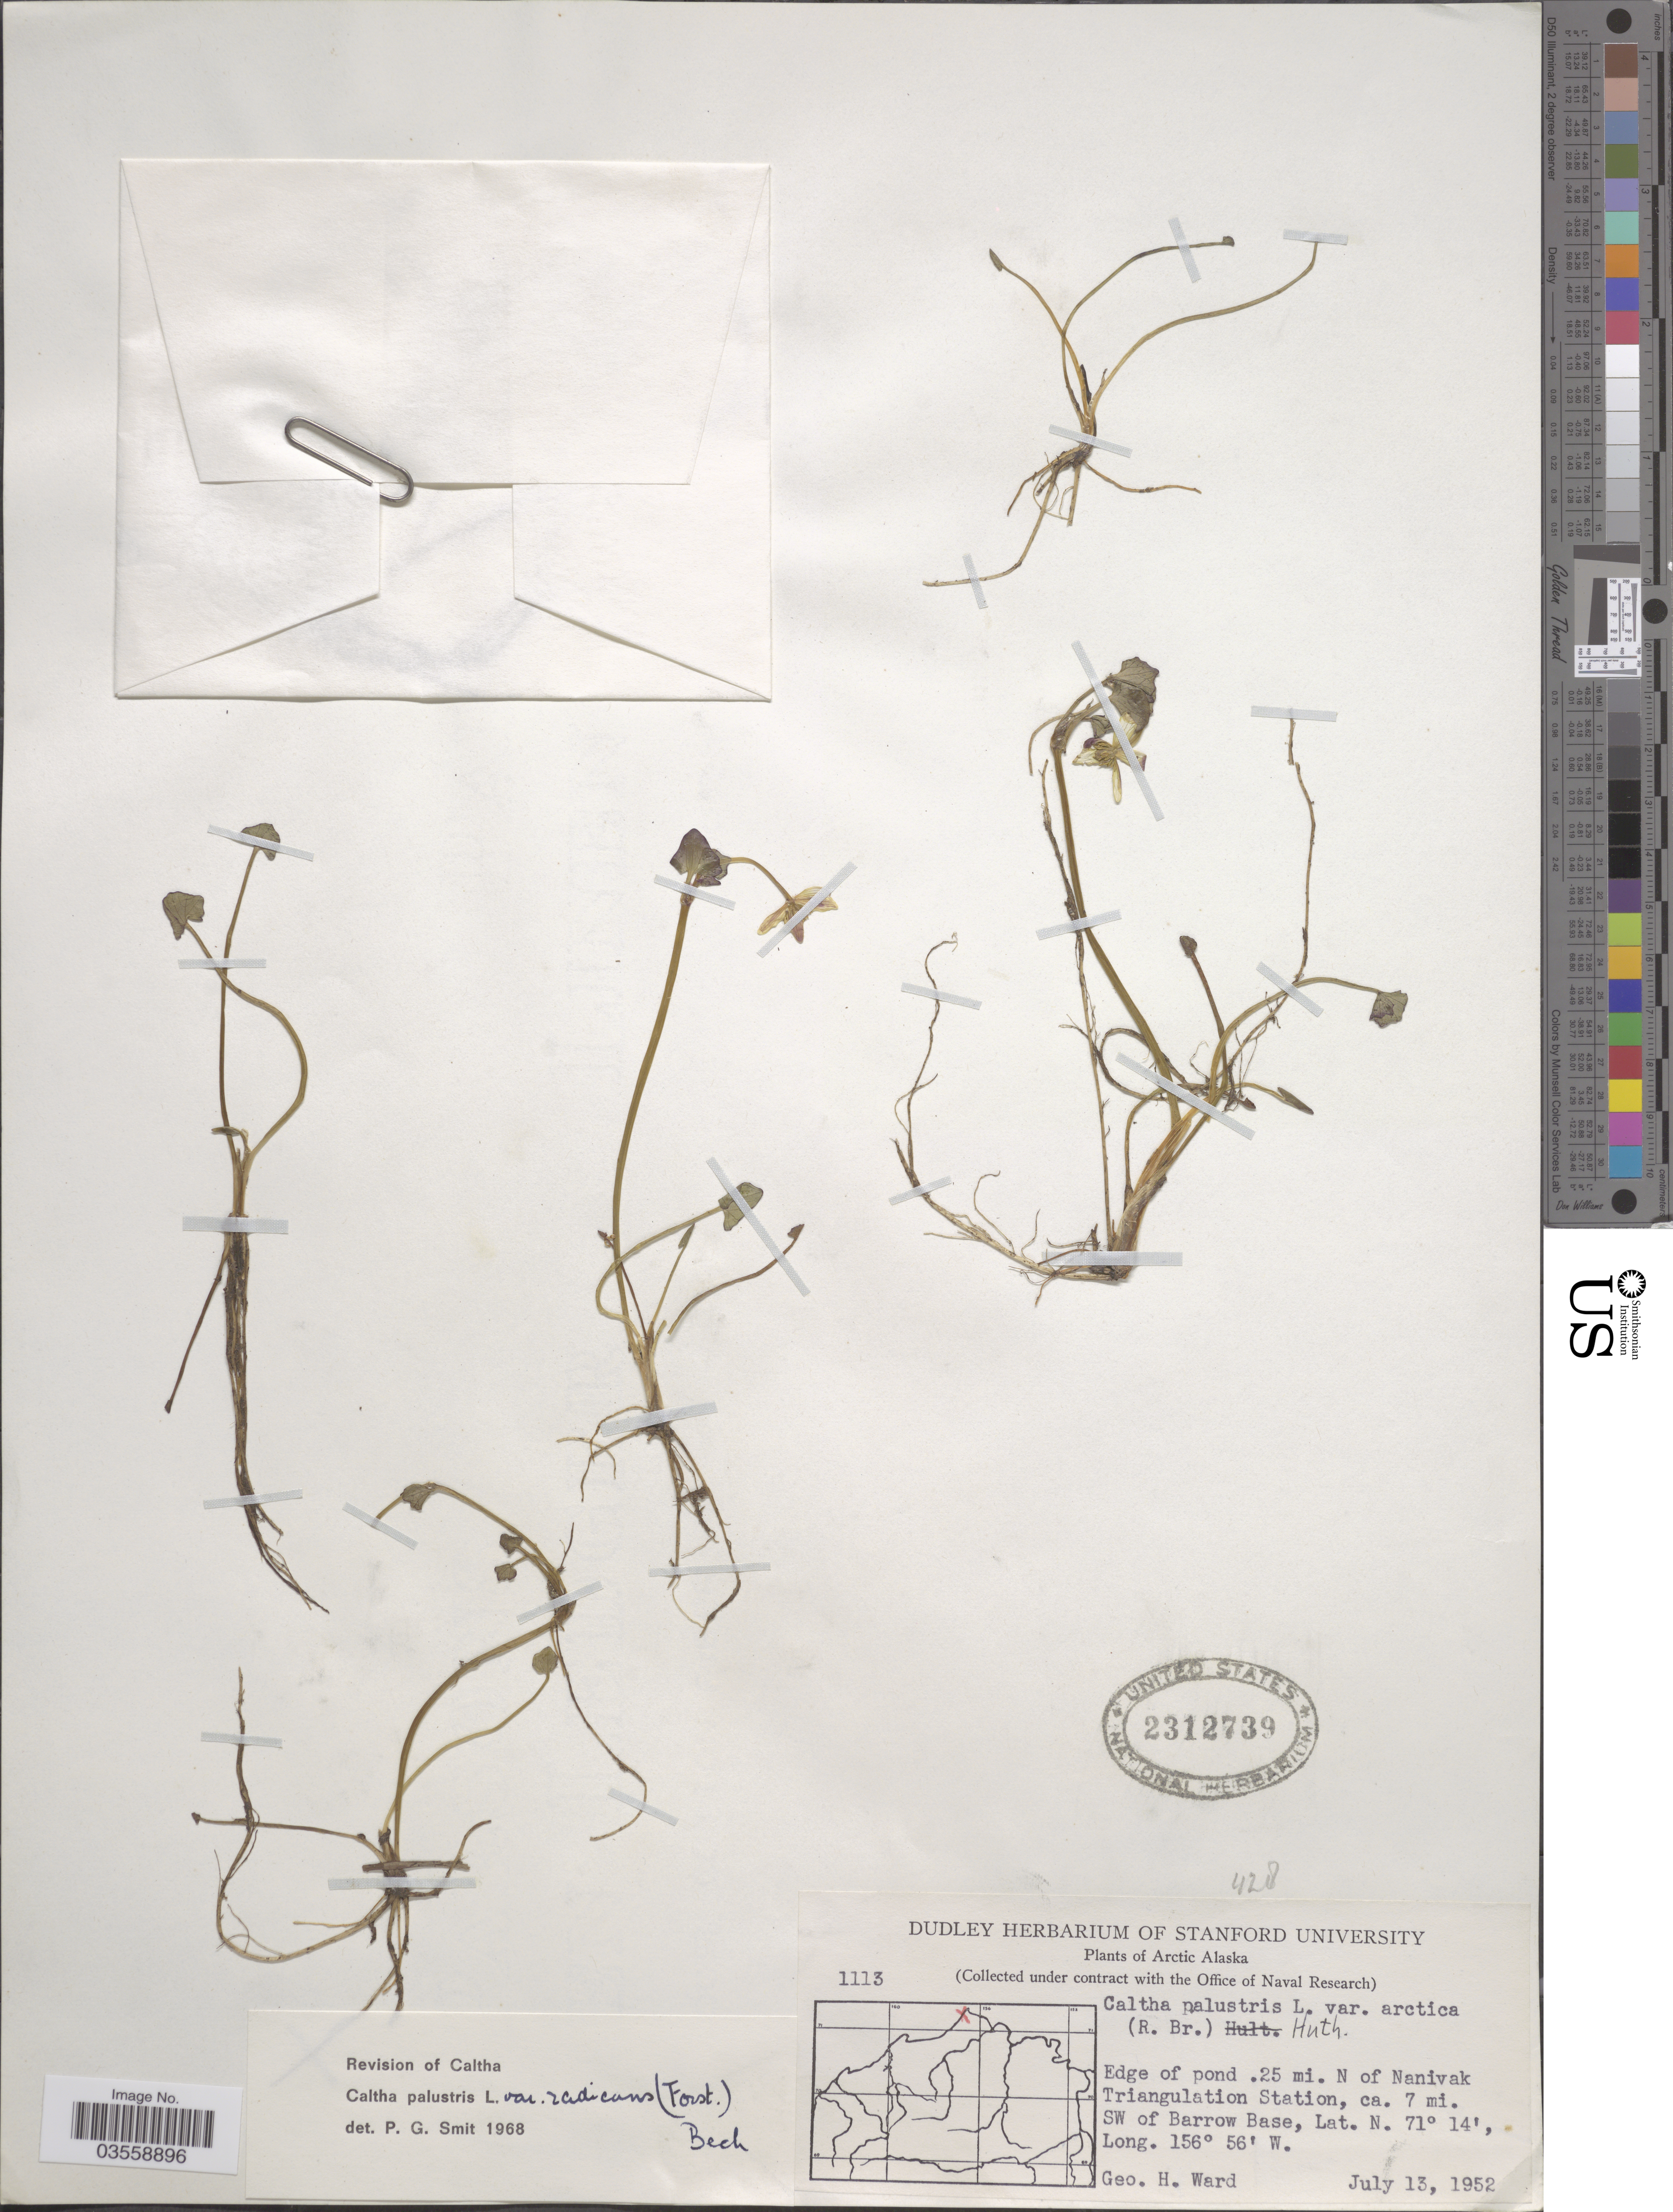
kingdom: Plantae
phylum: Tracheophyta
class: Magnoliopsida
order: Ranunculales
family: Ranunculaceae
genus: Caltha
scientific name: Caltha palustris var. radicans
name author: (T.F. Forst) Beck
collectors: G. H. Ward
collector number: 1113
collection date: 1952-07-13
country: United States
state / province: Alaska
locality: Arctic Alaska. Edge of pond 25 mi. N of Nanivak Triangulation Station, ca. 7 mi. SW of Barrow Base.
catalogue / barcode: US 2312739